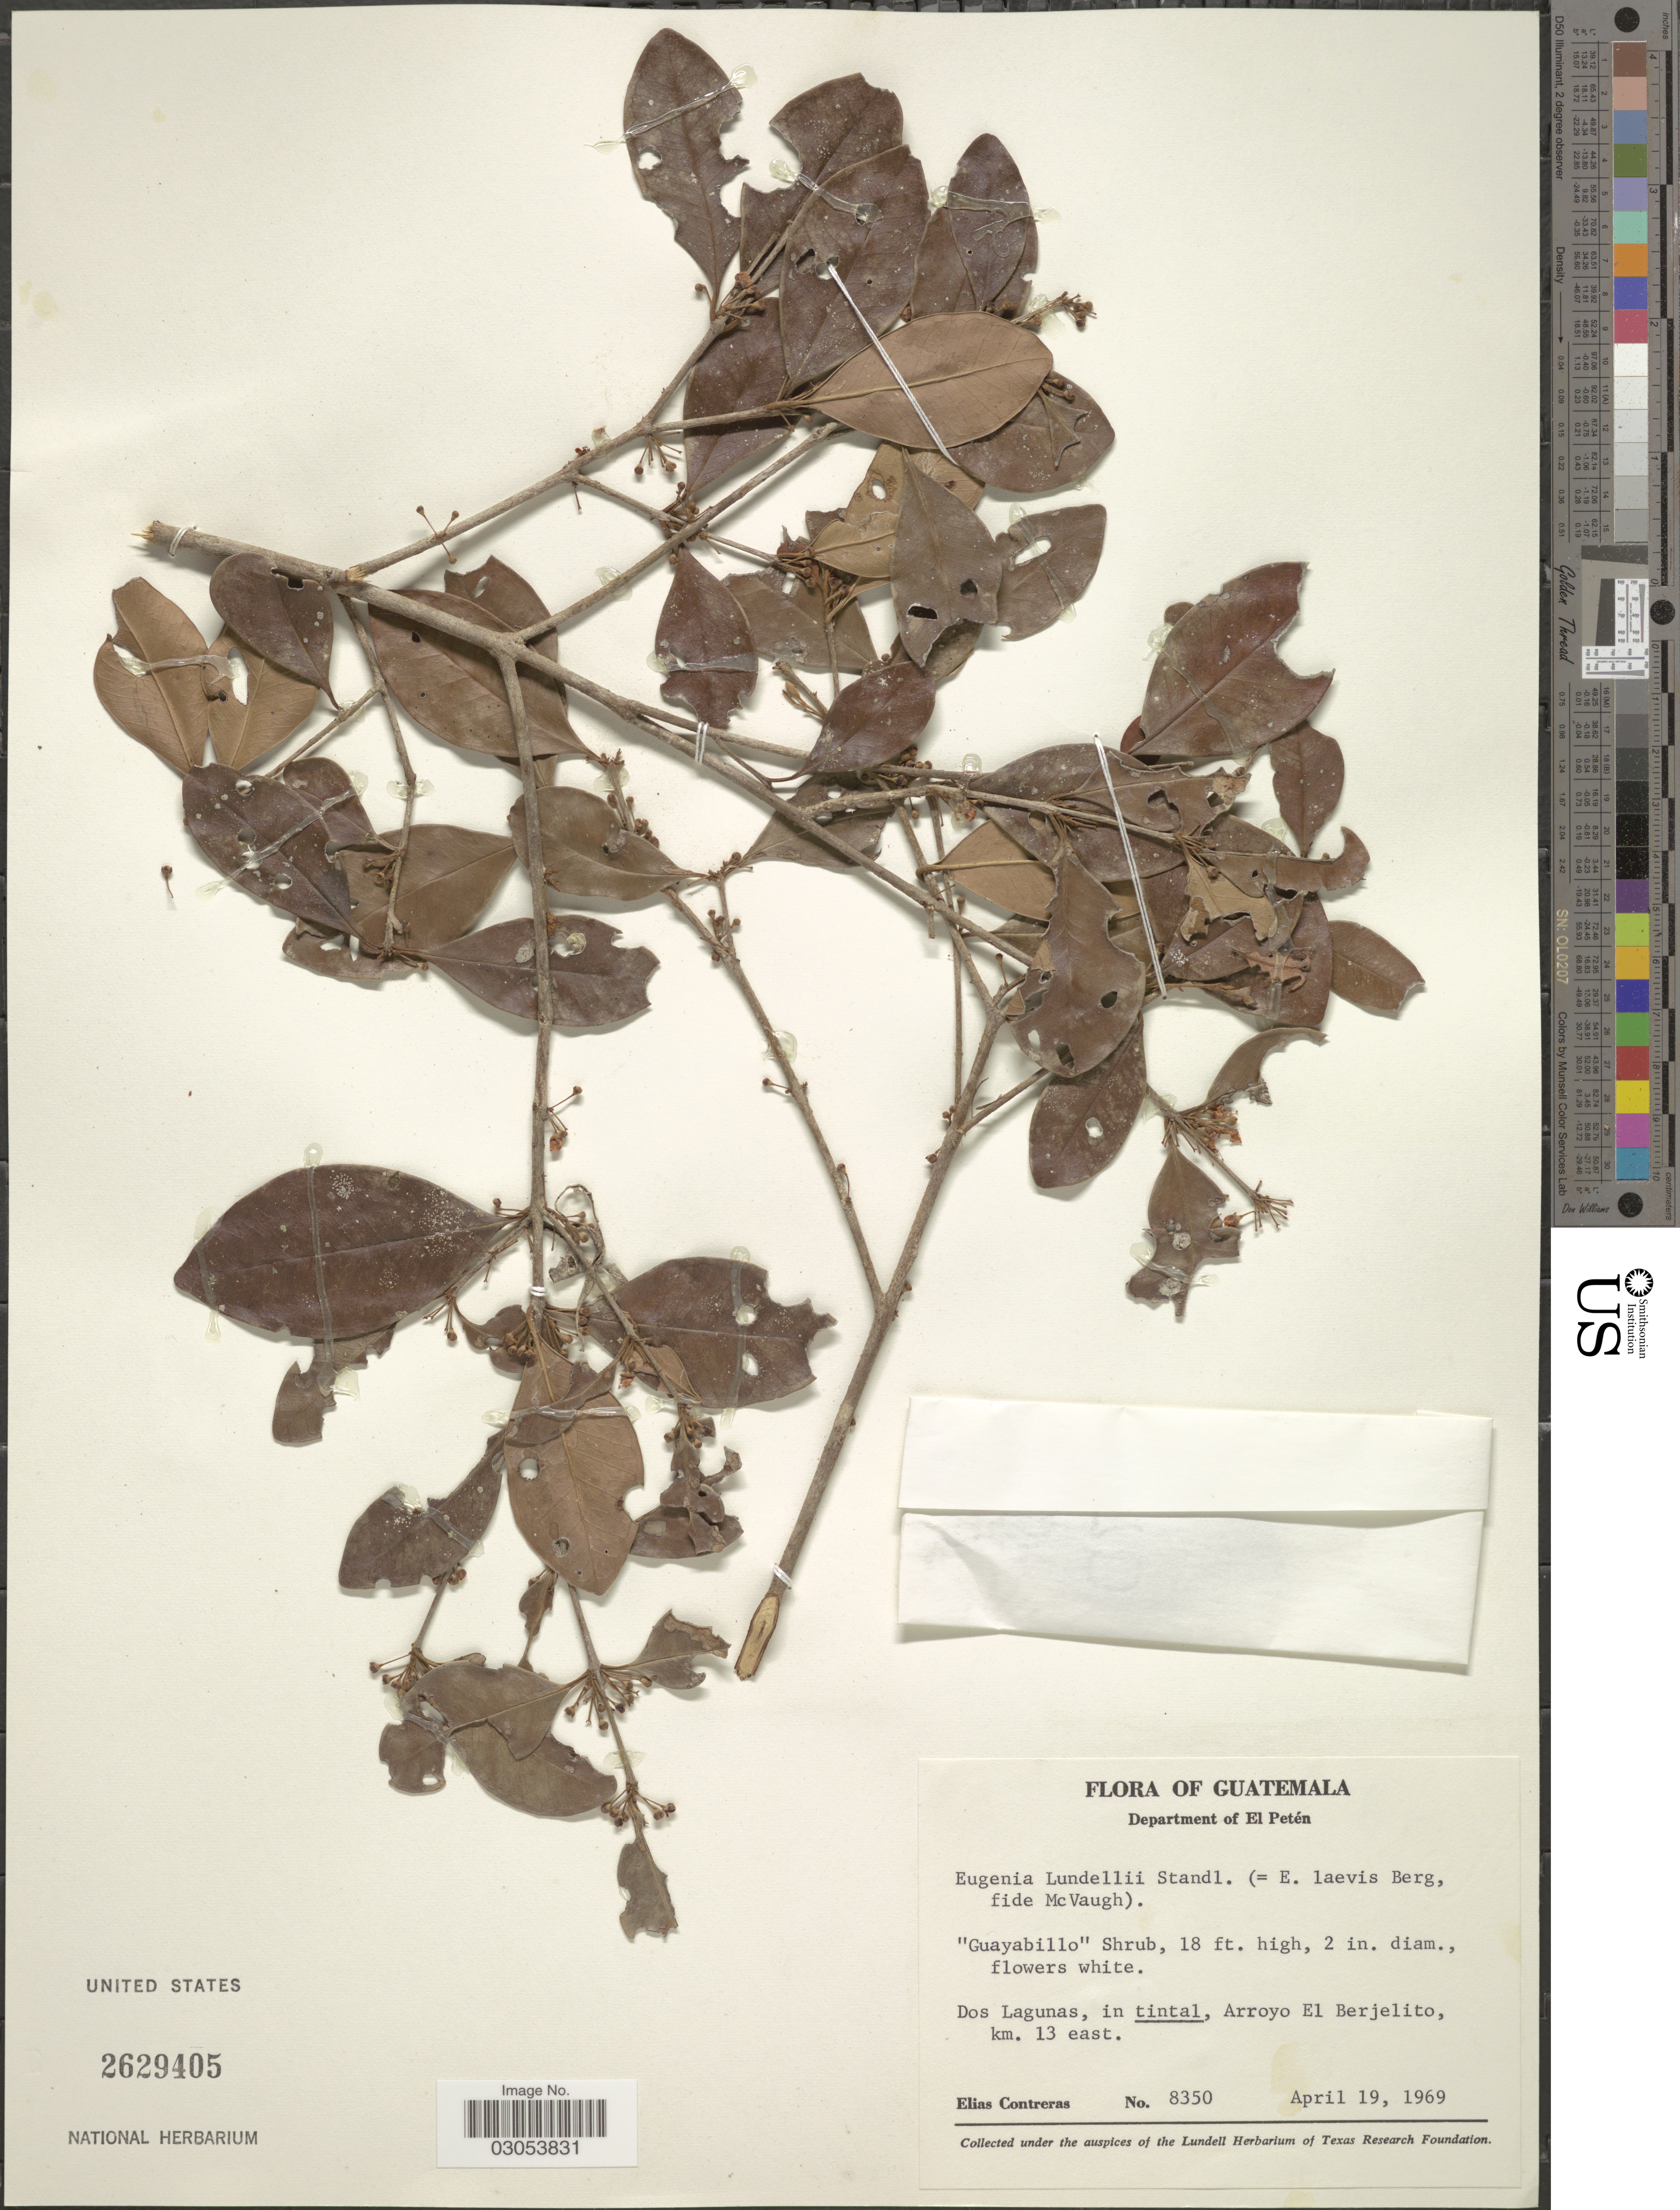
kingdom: Plantae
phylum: Tracheophyta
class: Magnoliopsida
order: Myrtales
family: Myrtaceae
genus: Eugenia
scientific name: Eugenia lundellii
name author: Standl.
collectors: E. Contreras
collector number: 8350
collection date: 1969-04-19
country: Guatemala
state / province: El Petén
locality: Department of El Petén. Dos Lagunas, in tintal, Arroyo El Berjelito, km. 13 east.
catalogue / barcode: US 2629405